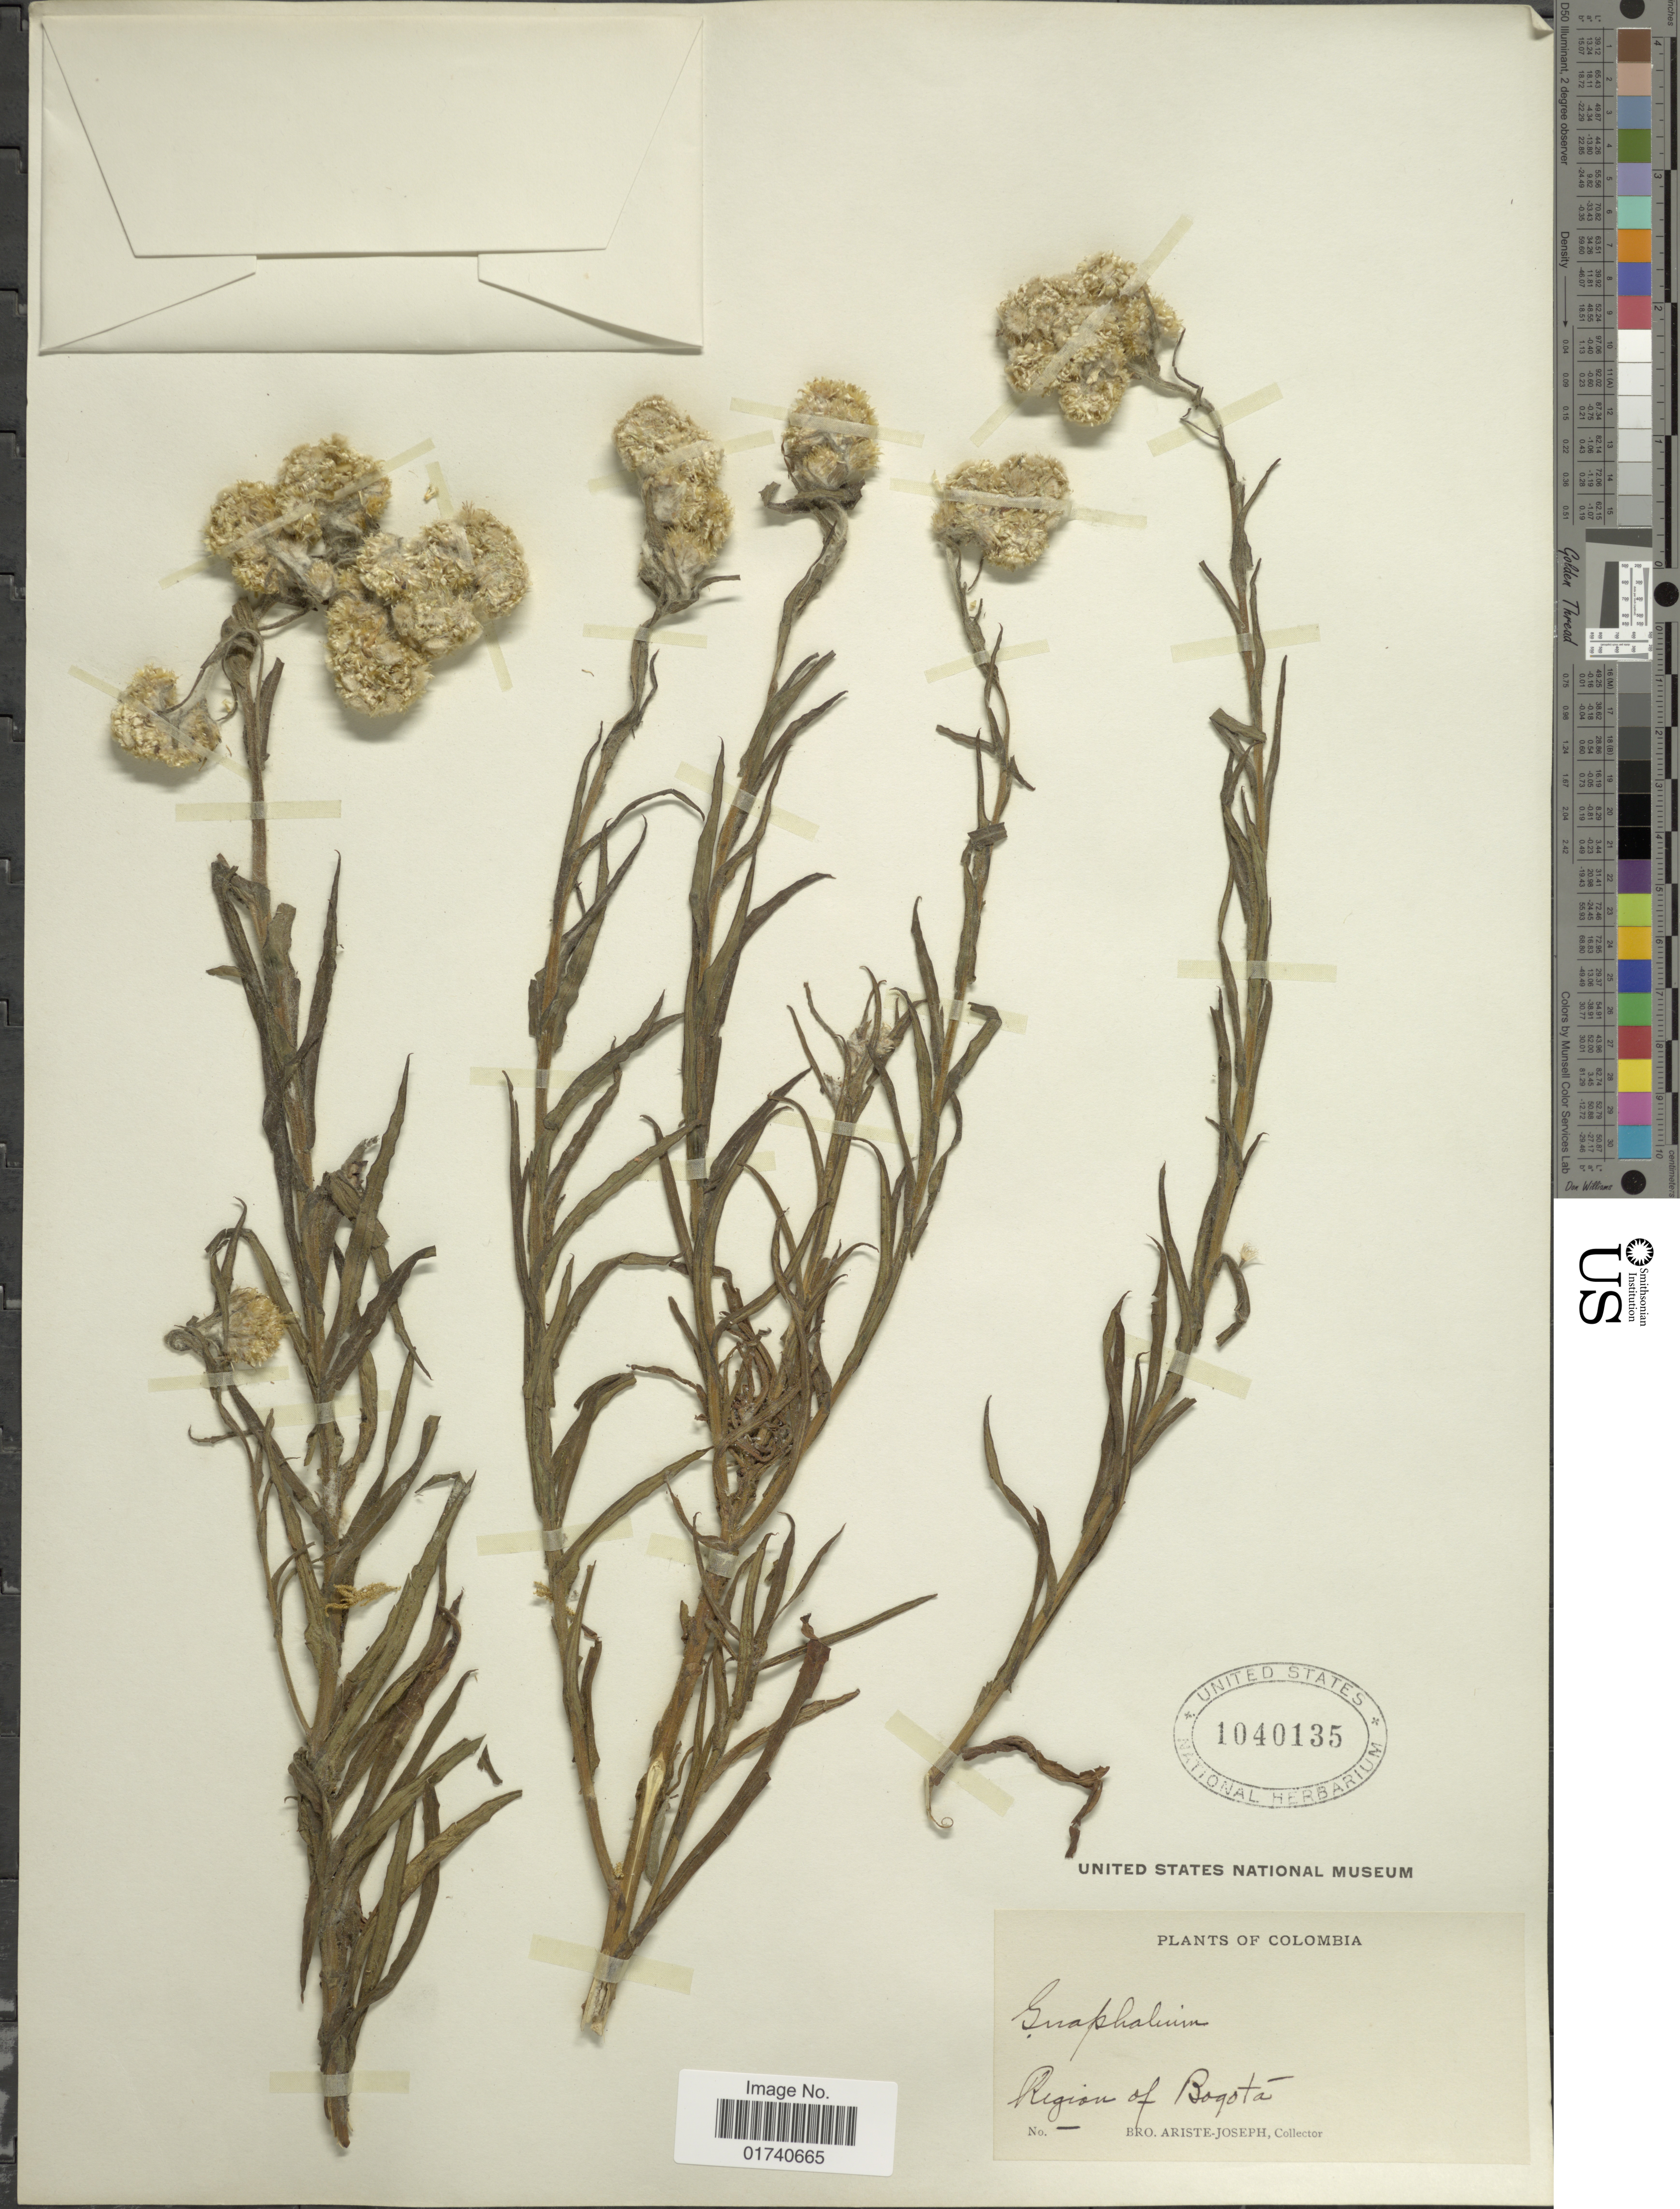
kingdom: Plantae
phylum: Tracheophyta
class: Magnoliopsida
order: Asterales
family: Asteraceae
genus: Pseudognaphalium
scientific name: Pseudognaphalium gaudichaudianum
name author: (DC.) Anderb.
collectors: Bro. Ariste-Joseph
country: Colombia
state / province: Bogota D.C.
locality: Region of Bogota.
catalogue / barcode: US 1040135